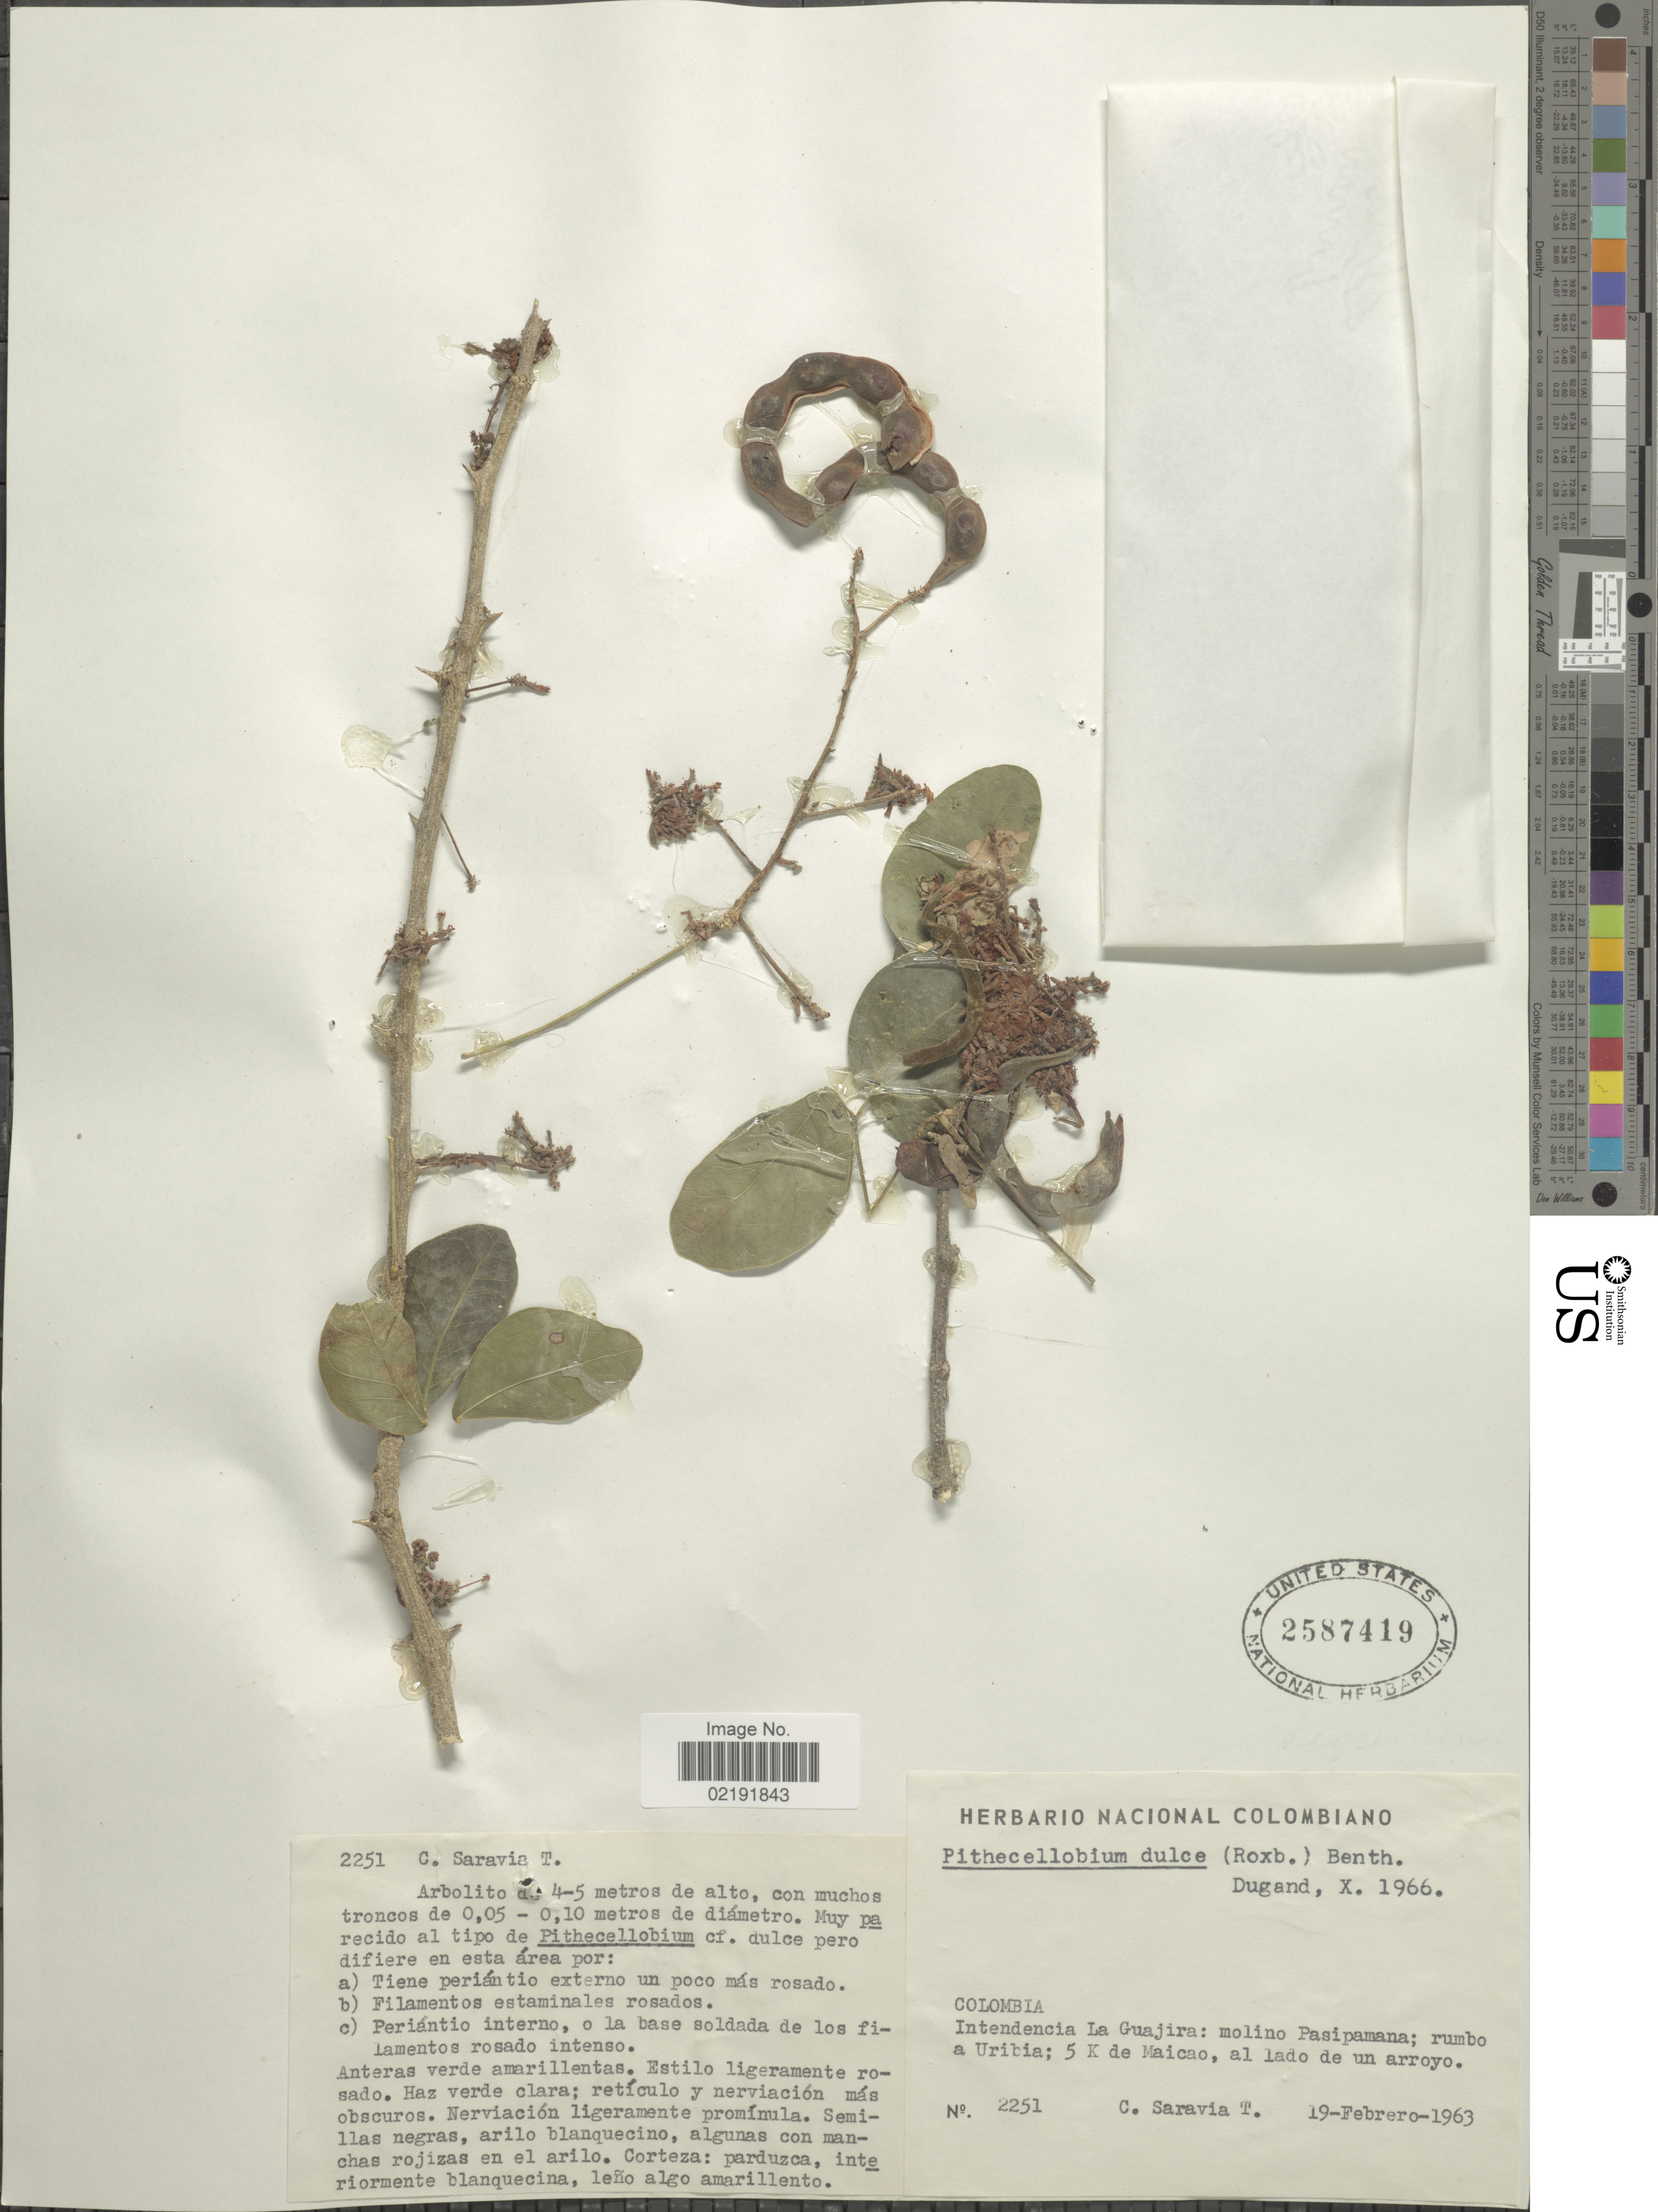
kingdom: Plantae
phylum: Tracheophyta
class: Magnoliopsida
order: Fabales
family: Fabaceae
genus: Pithecellobium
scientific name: Pithecellobium dulce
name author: (Roxb.) Benth.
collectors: C. Saravia T.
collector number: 2251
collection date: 1963-02-19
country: Colombia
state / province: La Guajira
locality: Colombia. Intendencia La Guajira: molino Pasipamana; rumbo a Uribia; 5 K de Maicao, al lado de un arroyo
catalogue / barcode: US 2587419